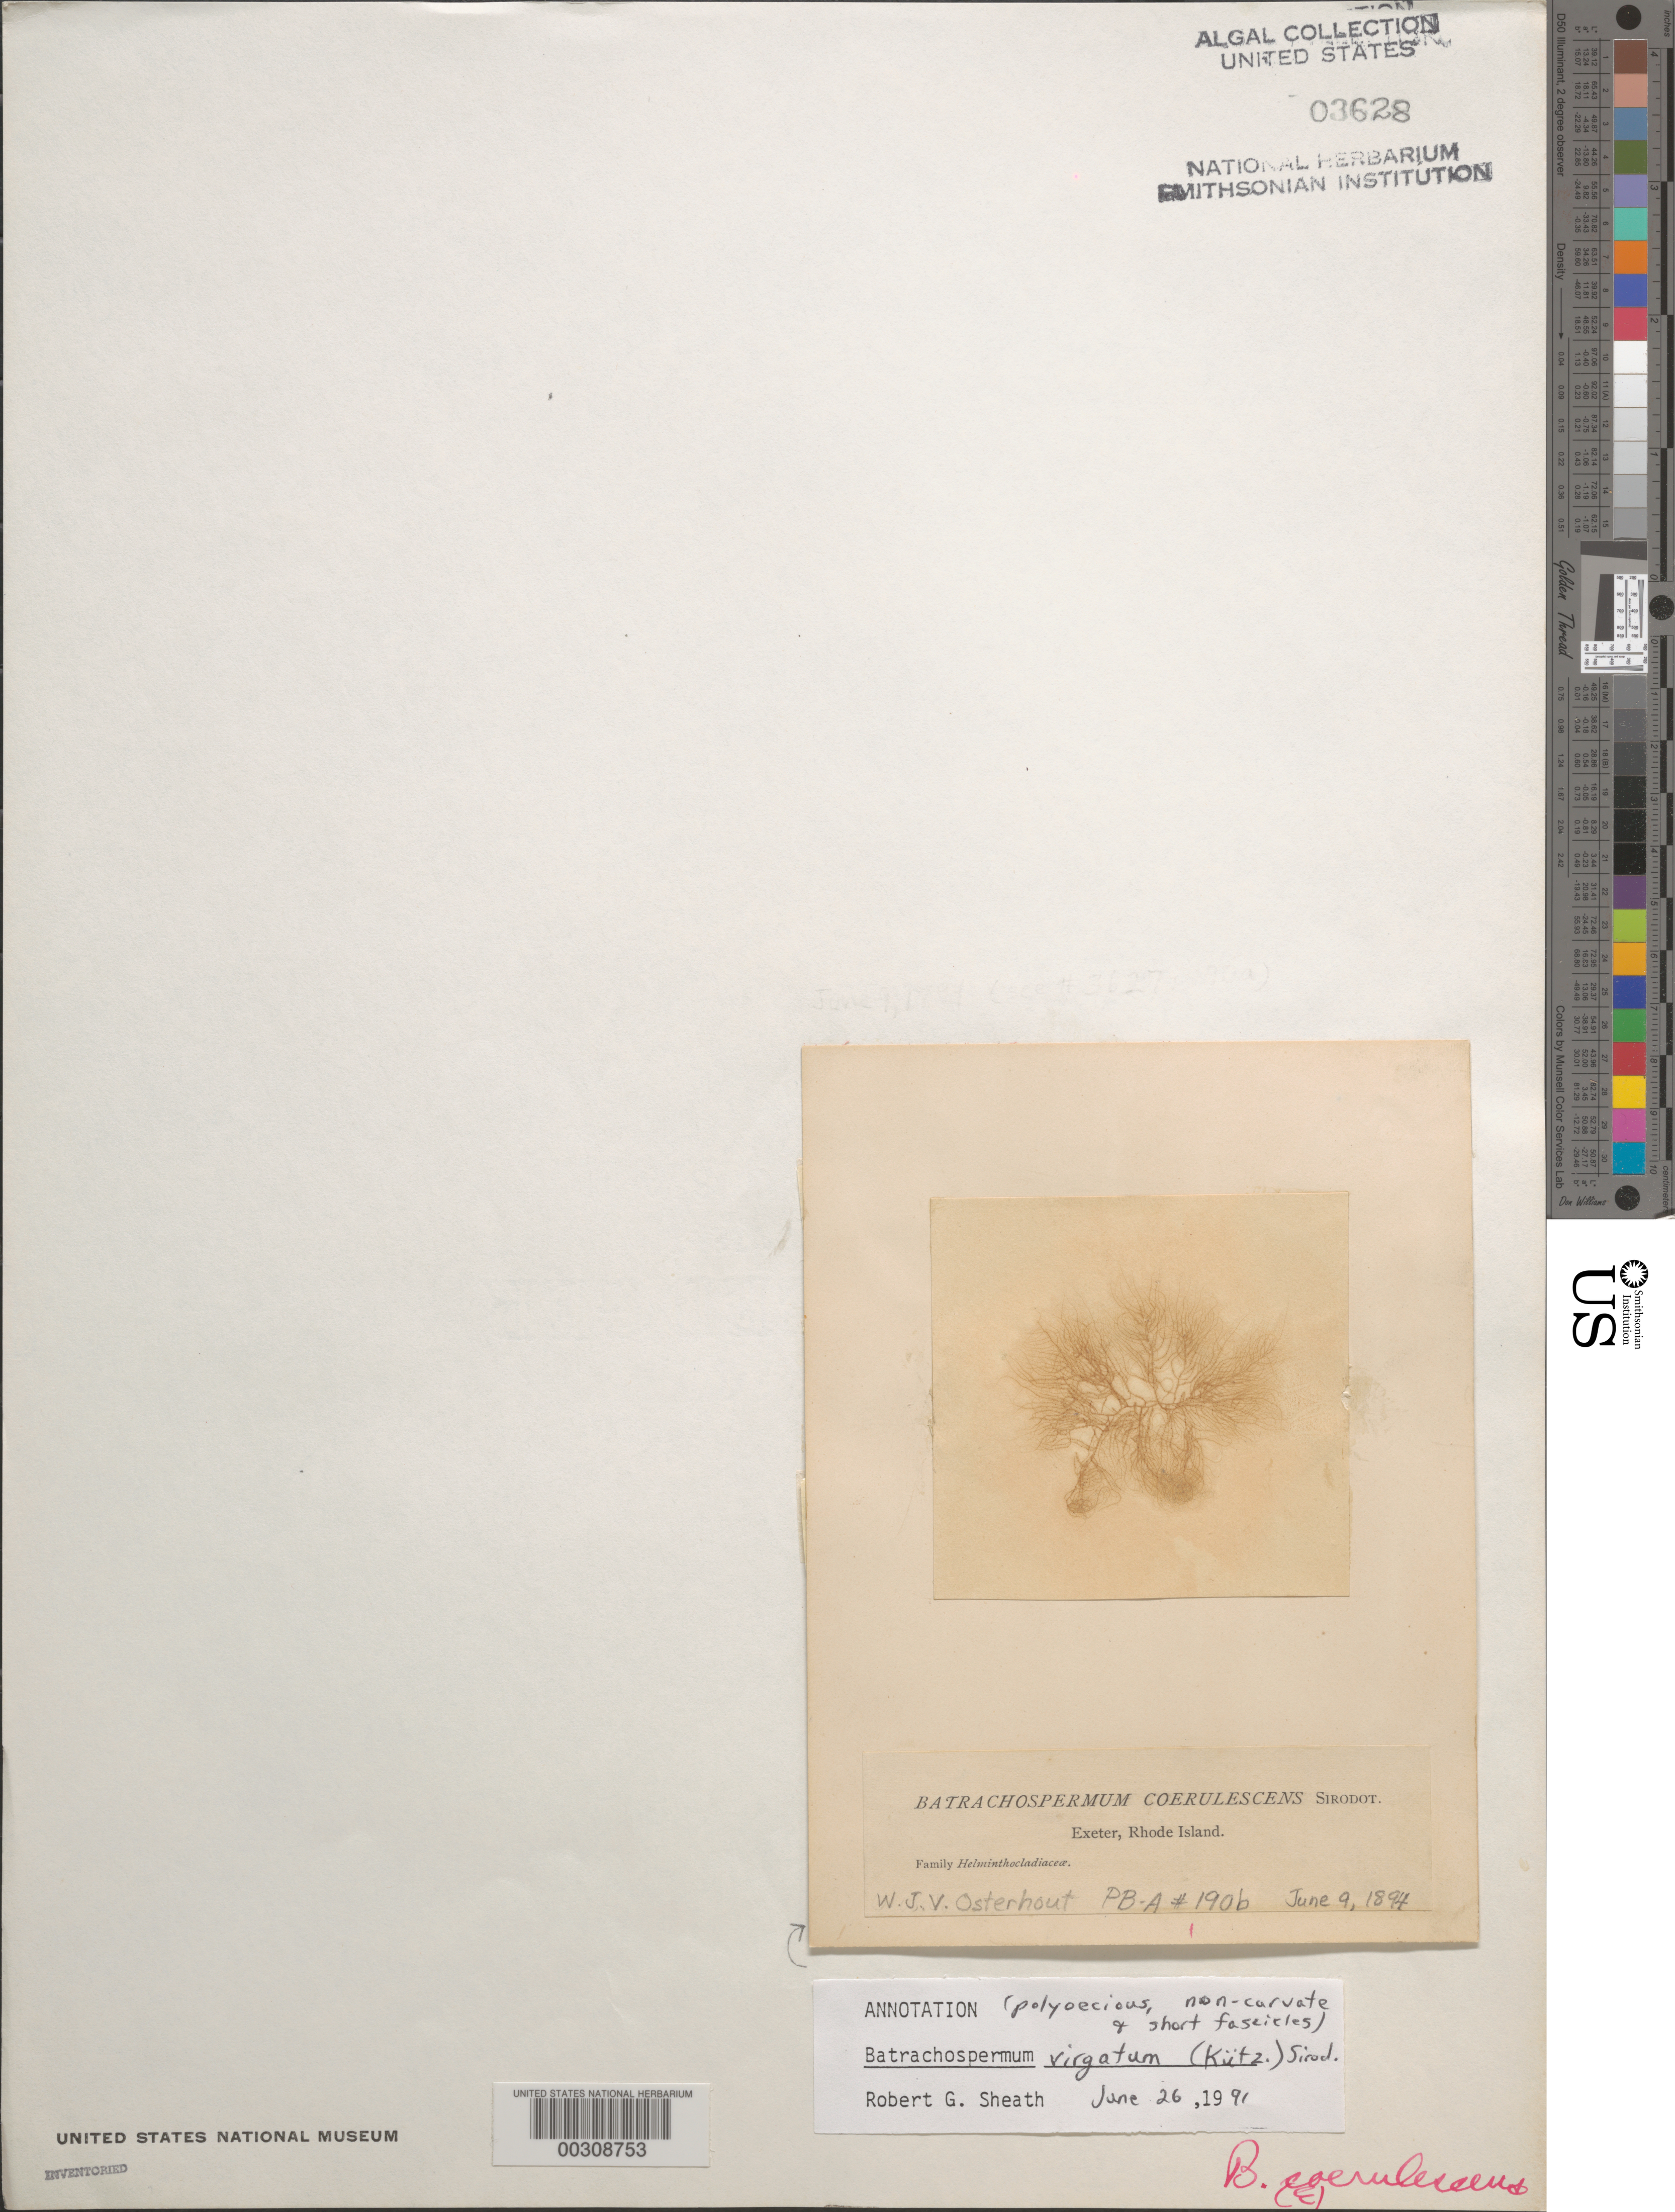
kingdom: Plantae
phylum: Rhodophyta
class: Florideophyceae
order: Batrachospermales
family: Batrachospermaceae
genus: Batrachospermum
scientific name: Batrachospermum helminthosum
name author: Sirodot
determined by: Algae name updating Project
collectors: W. Osterhout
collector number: PB-A 190b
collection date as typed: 09 Jun 1894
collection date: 1894-06-09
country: United States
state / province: Rhode Island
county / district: Washington County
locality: Exeter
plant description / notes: Collins, Holden & Setchell, Phycotheca Boreali-Americana, as Batrachospermum coerulescens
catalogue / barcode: US 3628